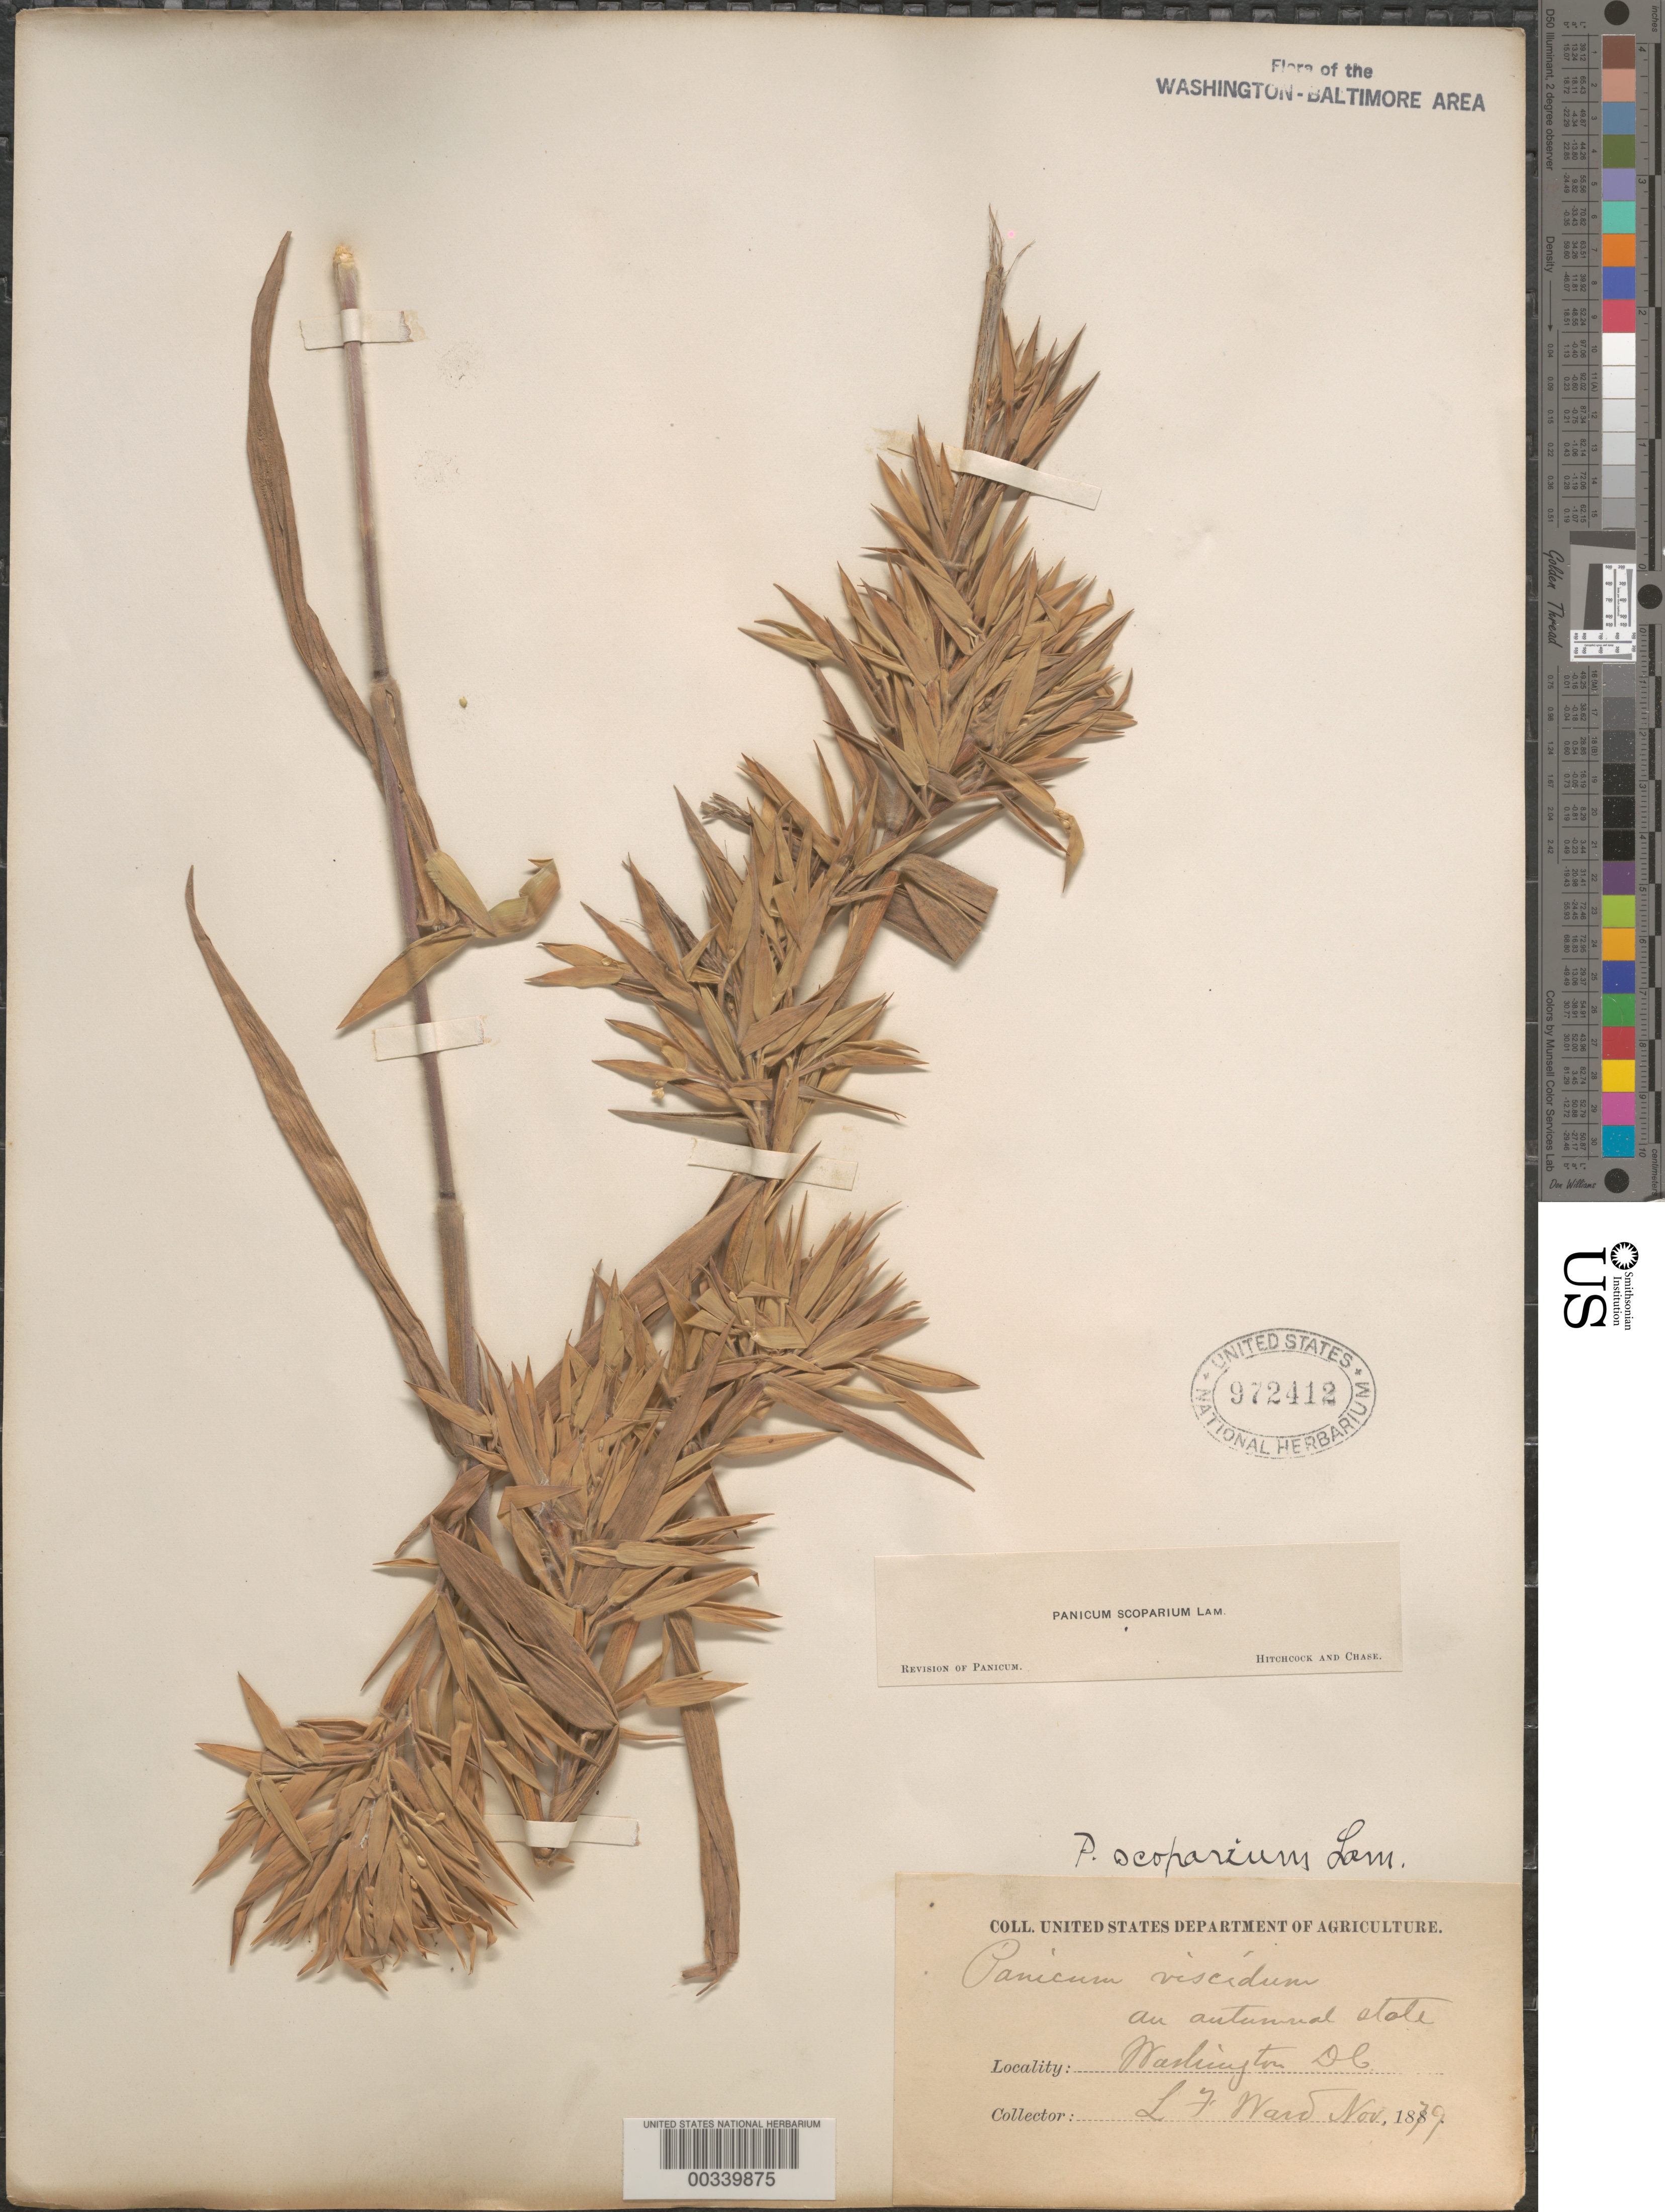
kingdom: Plantae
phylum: Tracheophyta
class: Liliopsida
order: Poales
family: Poaceae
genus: Dichanthelium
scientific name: Dichanthelium scoparium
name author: (Lam.) Gould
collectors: L. F. Ward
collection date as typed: Nov 1879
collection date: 1879-11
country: United States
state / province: District of Columbia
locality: Washington, DC and vicinity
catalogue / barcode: US 972412